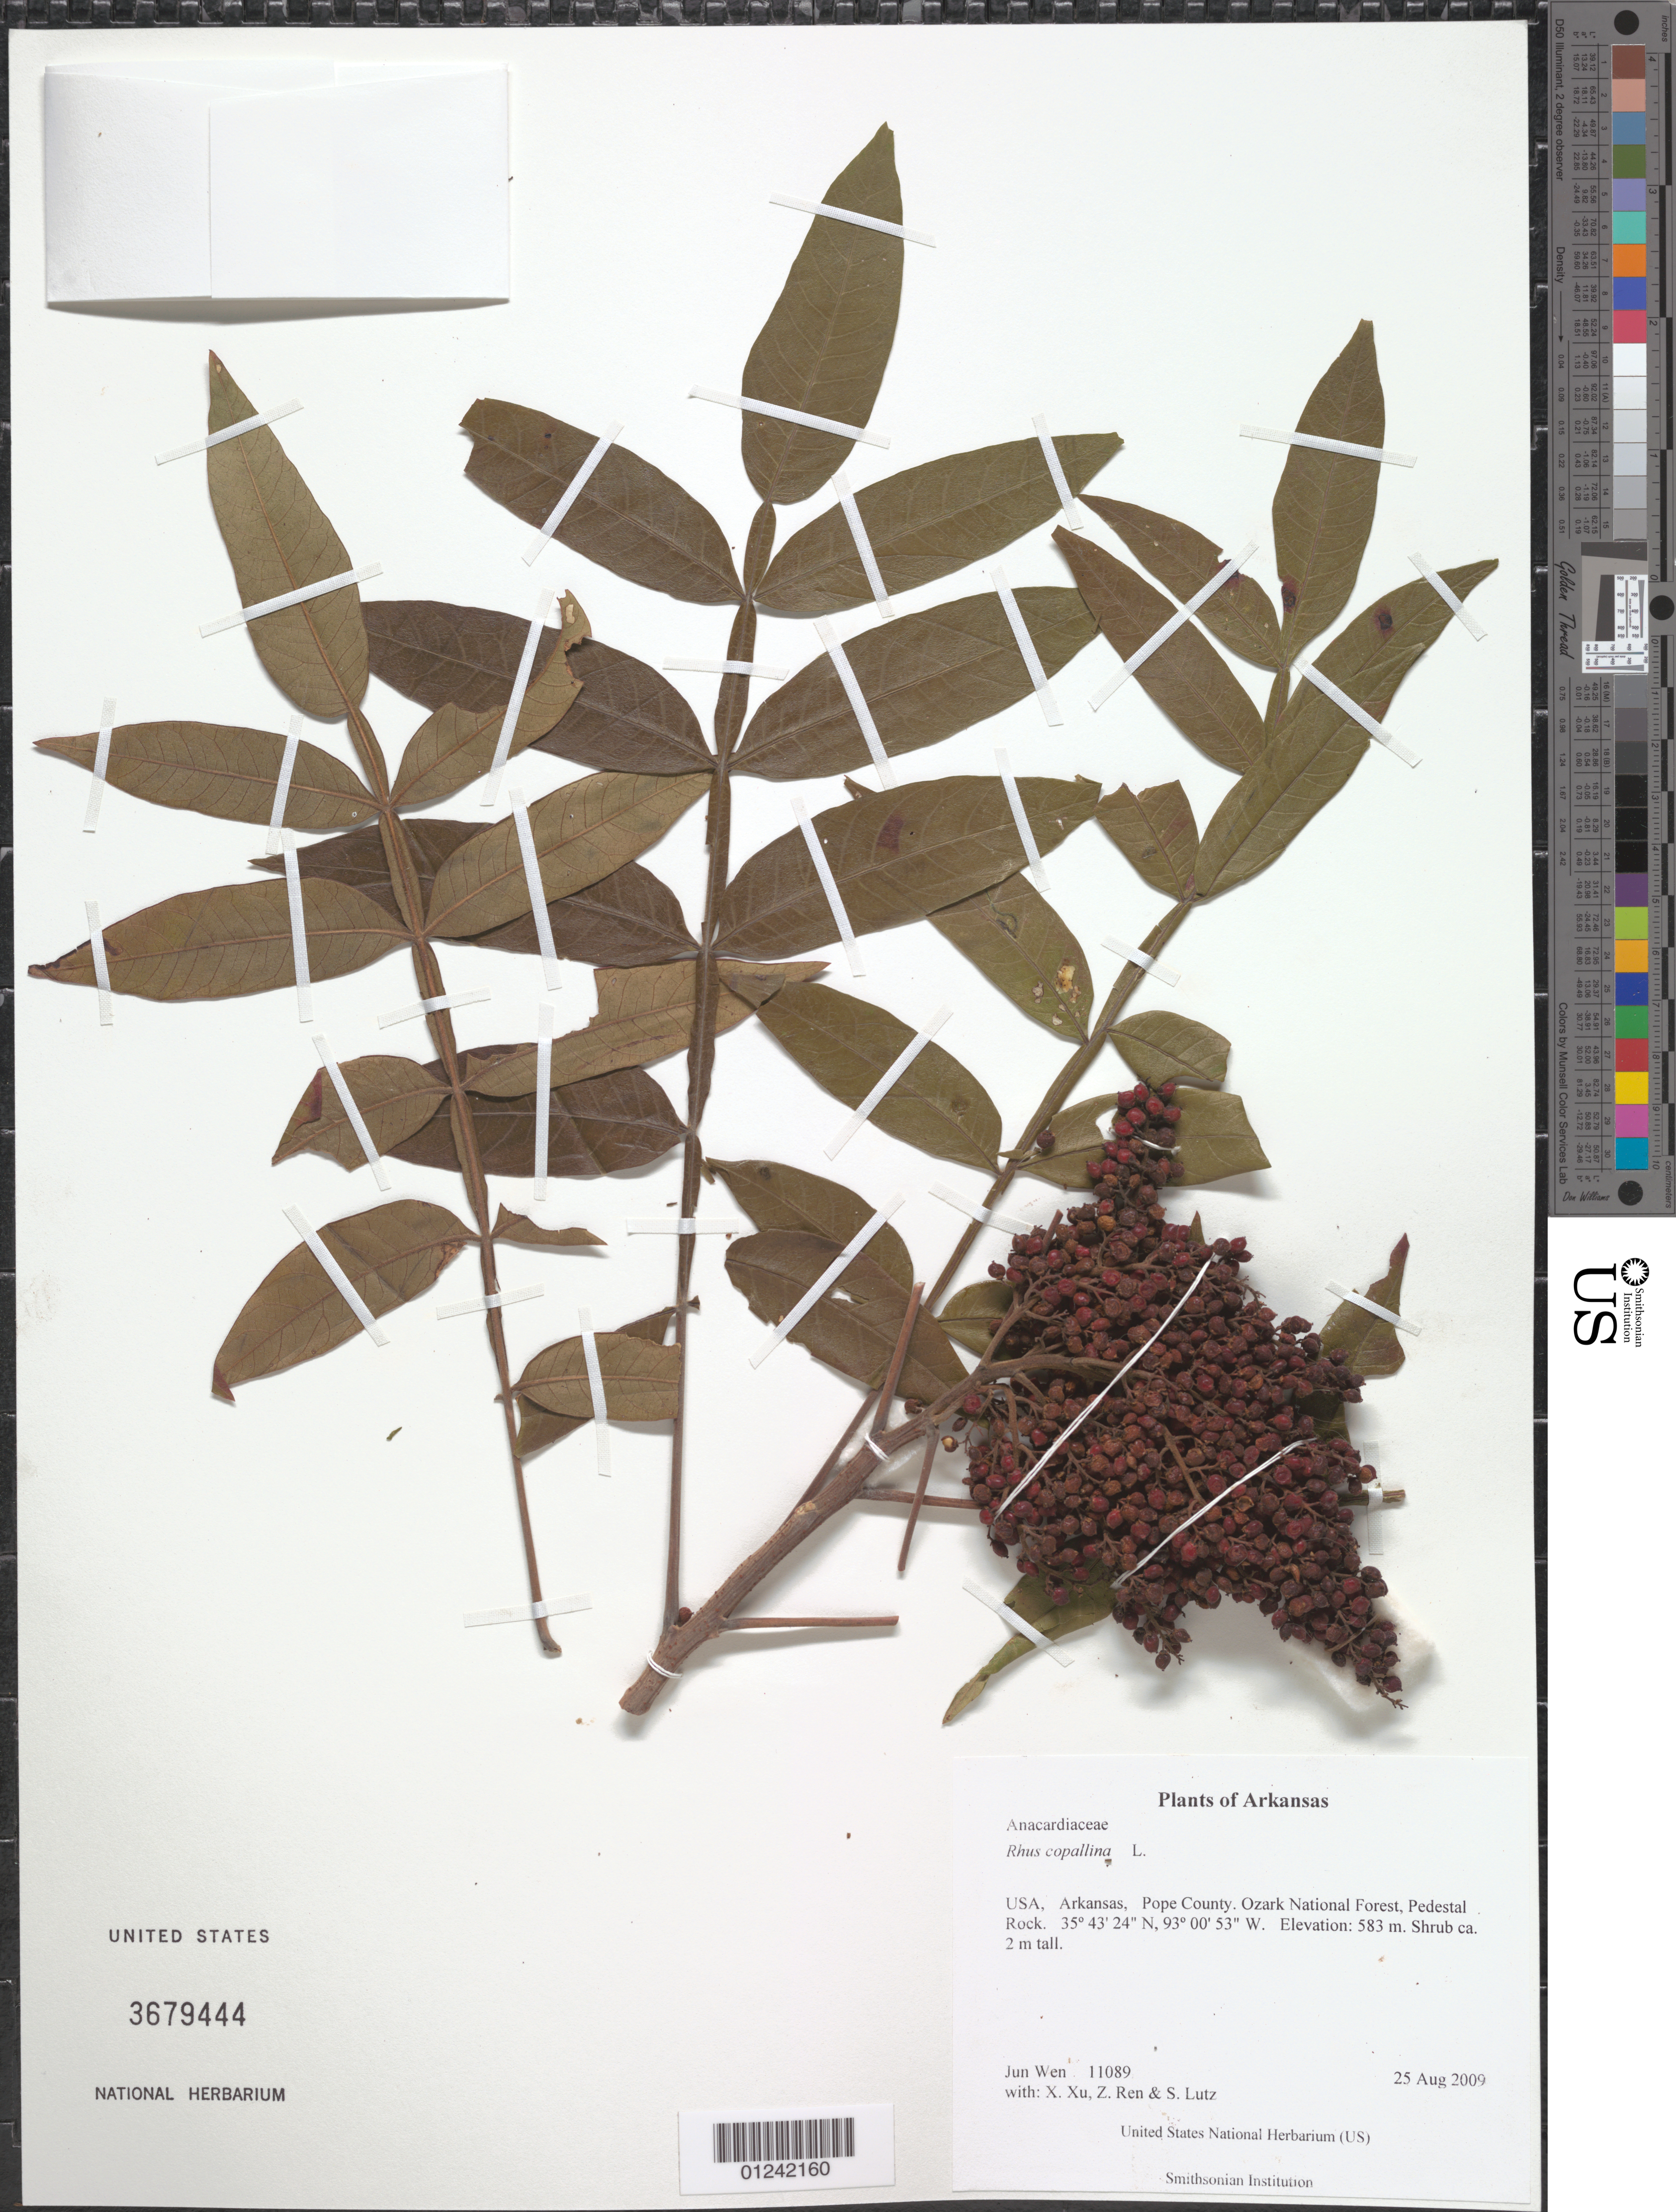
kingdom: Plantae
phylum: Tracheophyta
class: Magnoliopsida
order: Sapindales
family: Anacardiaceae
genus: Rhus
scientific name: Rhus copallinum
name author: L.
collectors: J. Wen, X. Xu, Z. Ren & S. Lutz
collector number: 11089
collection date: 2009-08-25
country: United States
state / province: Arkansas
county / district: Pope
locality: Ozark National Forest, Pedestal Rock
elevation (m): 583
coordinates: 35 43 24.5 N, 93 00 53.2 W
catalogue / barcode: US 3679444